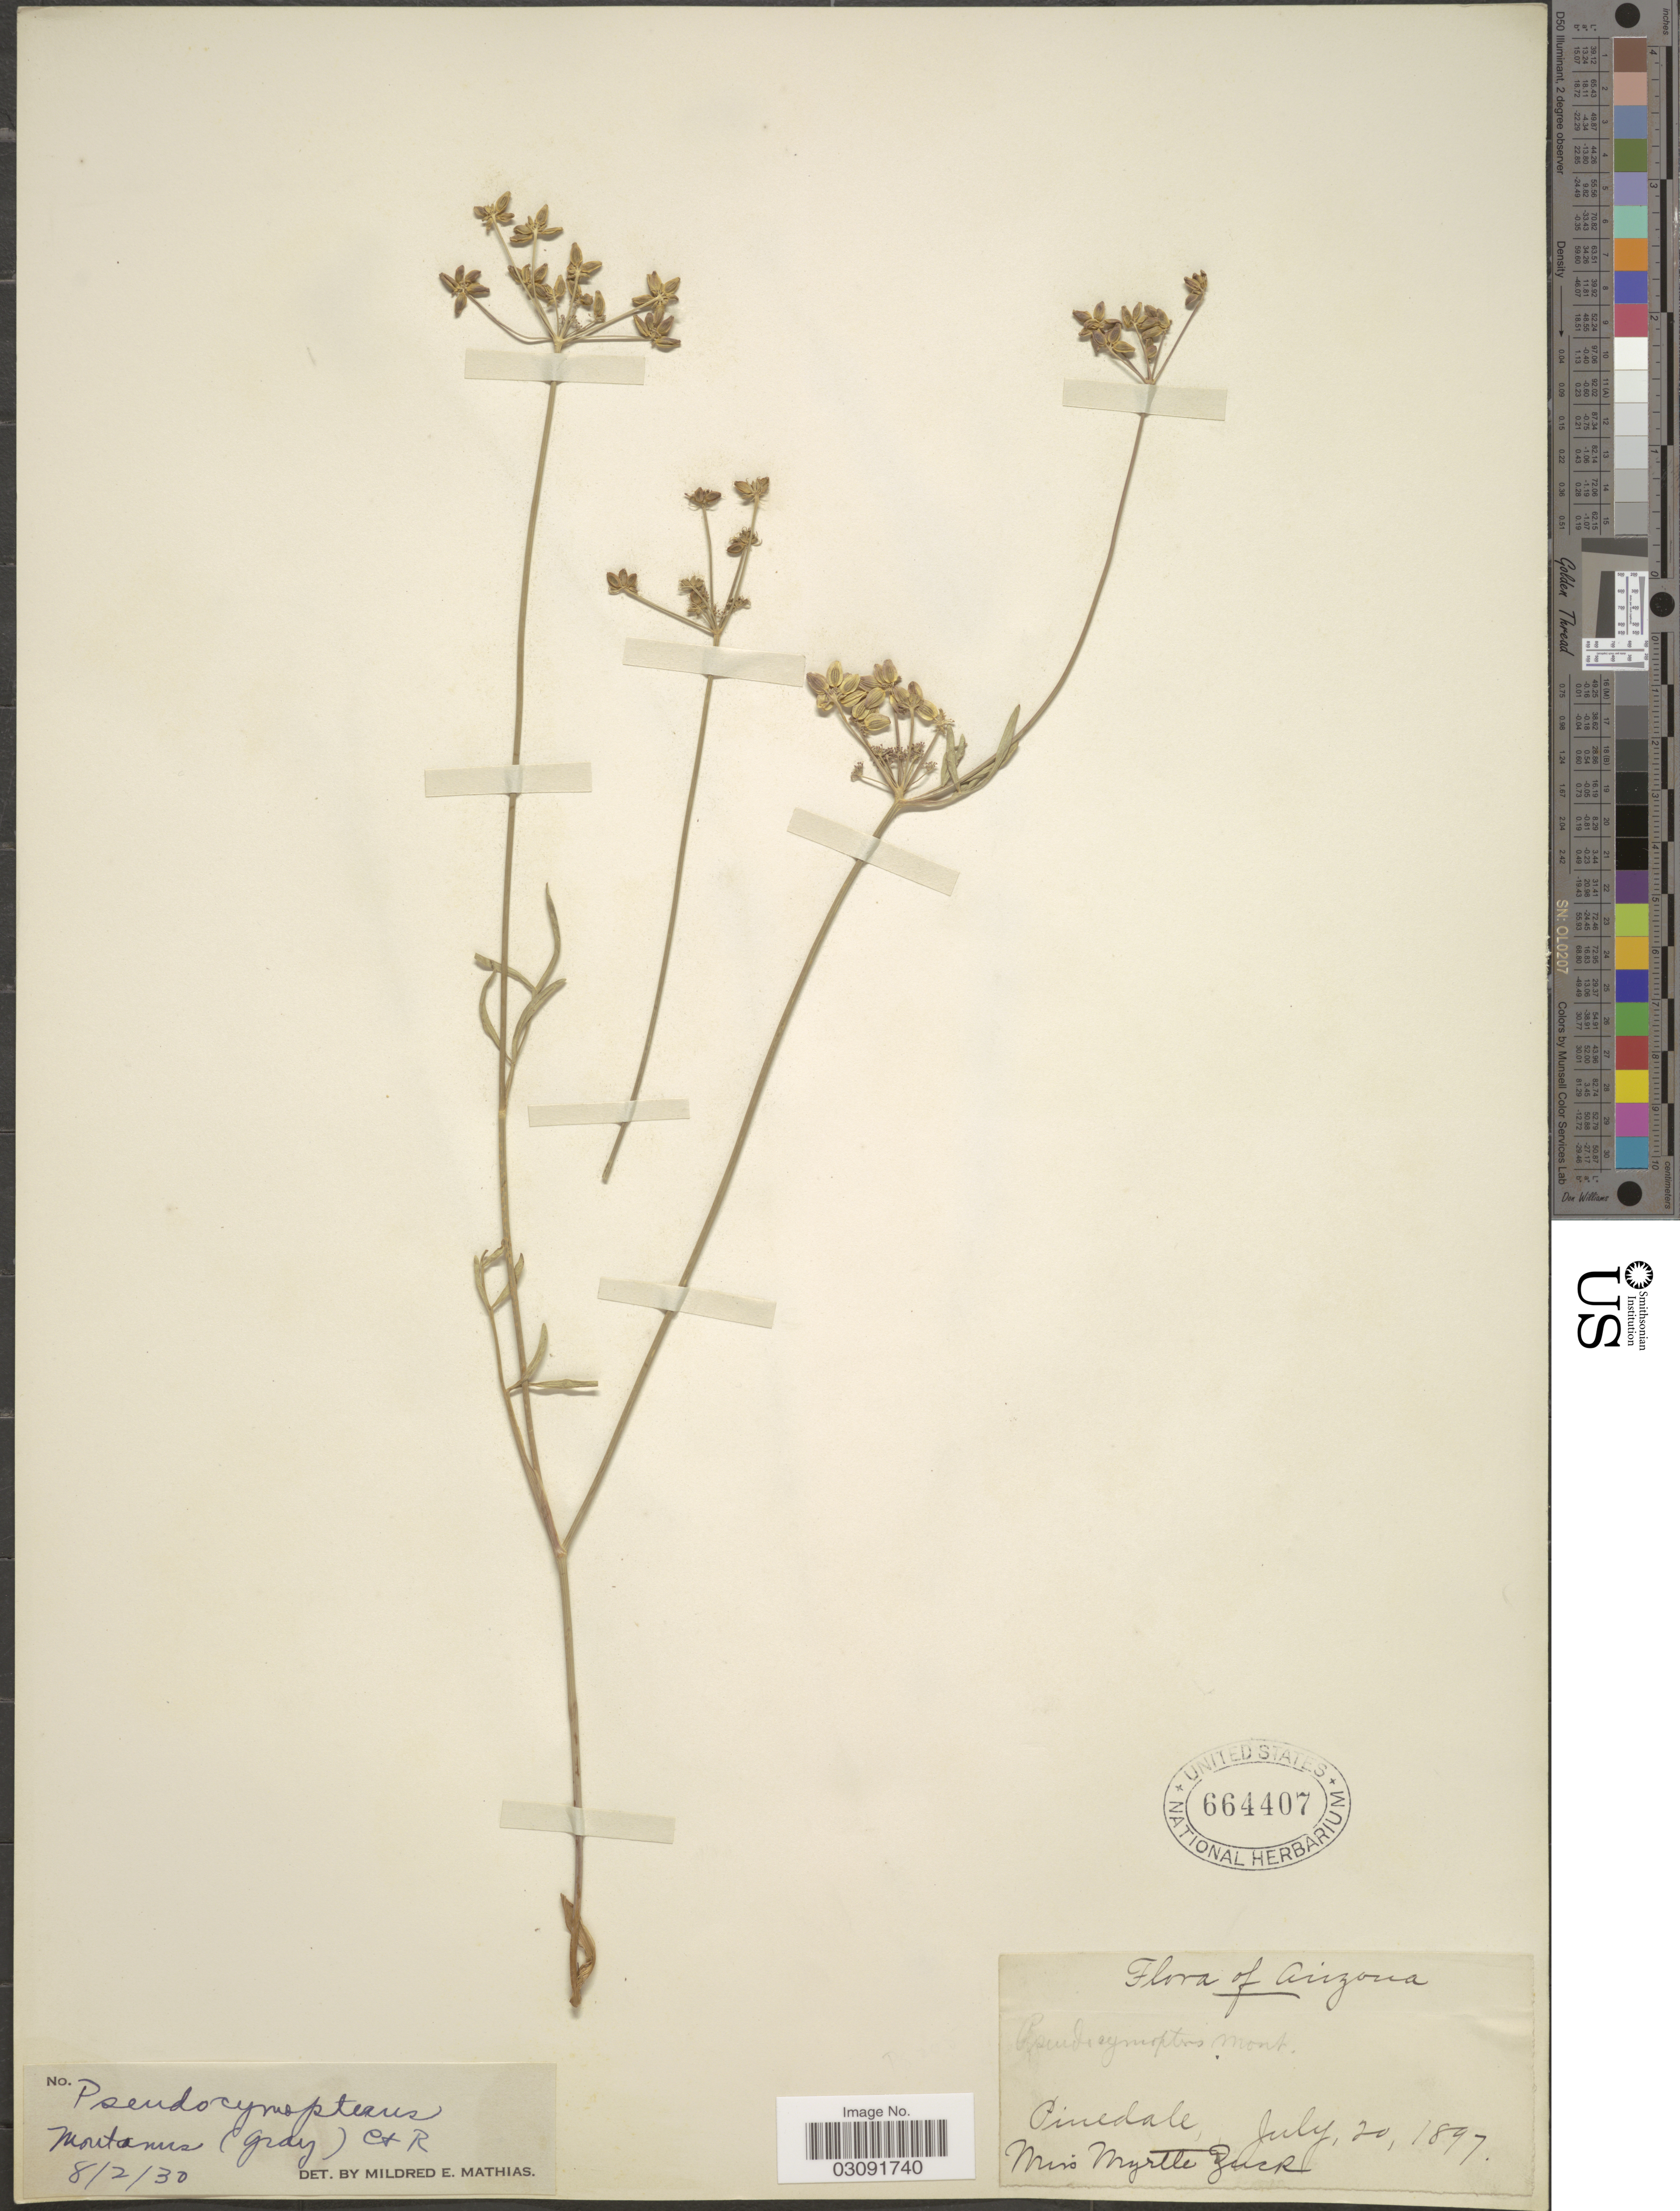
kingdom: Plantae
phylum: Tracheophyta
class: Magnoliopsida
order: Apiales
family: Apiaceae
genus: Pseudocymopterus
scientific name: Pseudocymopterus montanus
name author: (A. Gray) J.M. Coult. & Rose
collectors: M. Zuck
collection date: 1897-07-20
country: United States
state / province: Arizona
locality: Pinedale.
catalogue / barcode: US 664407